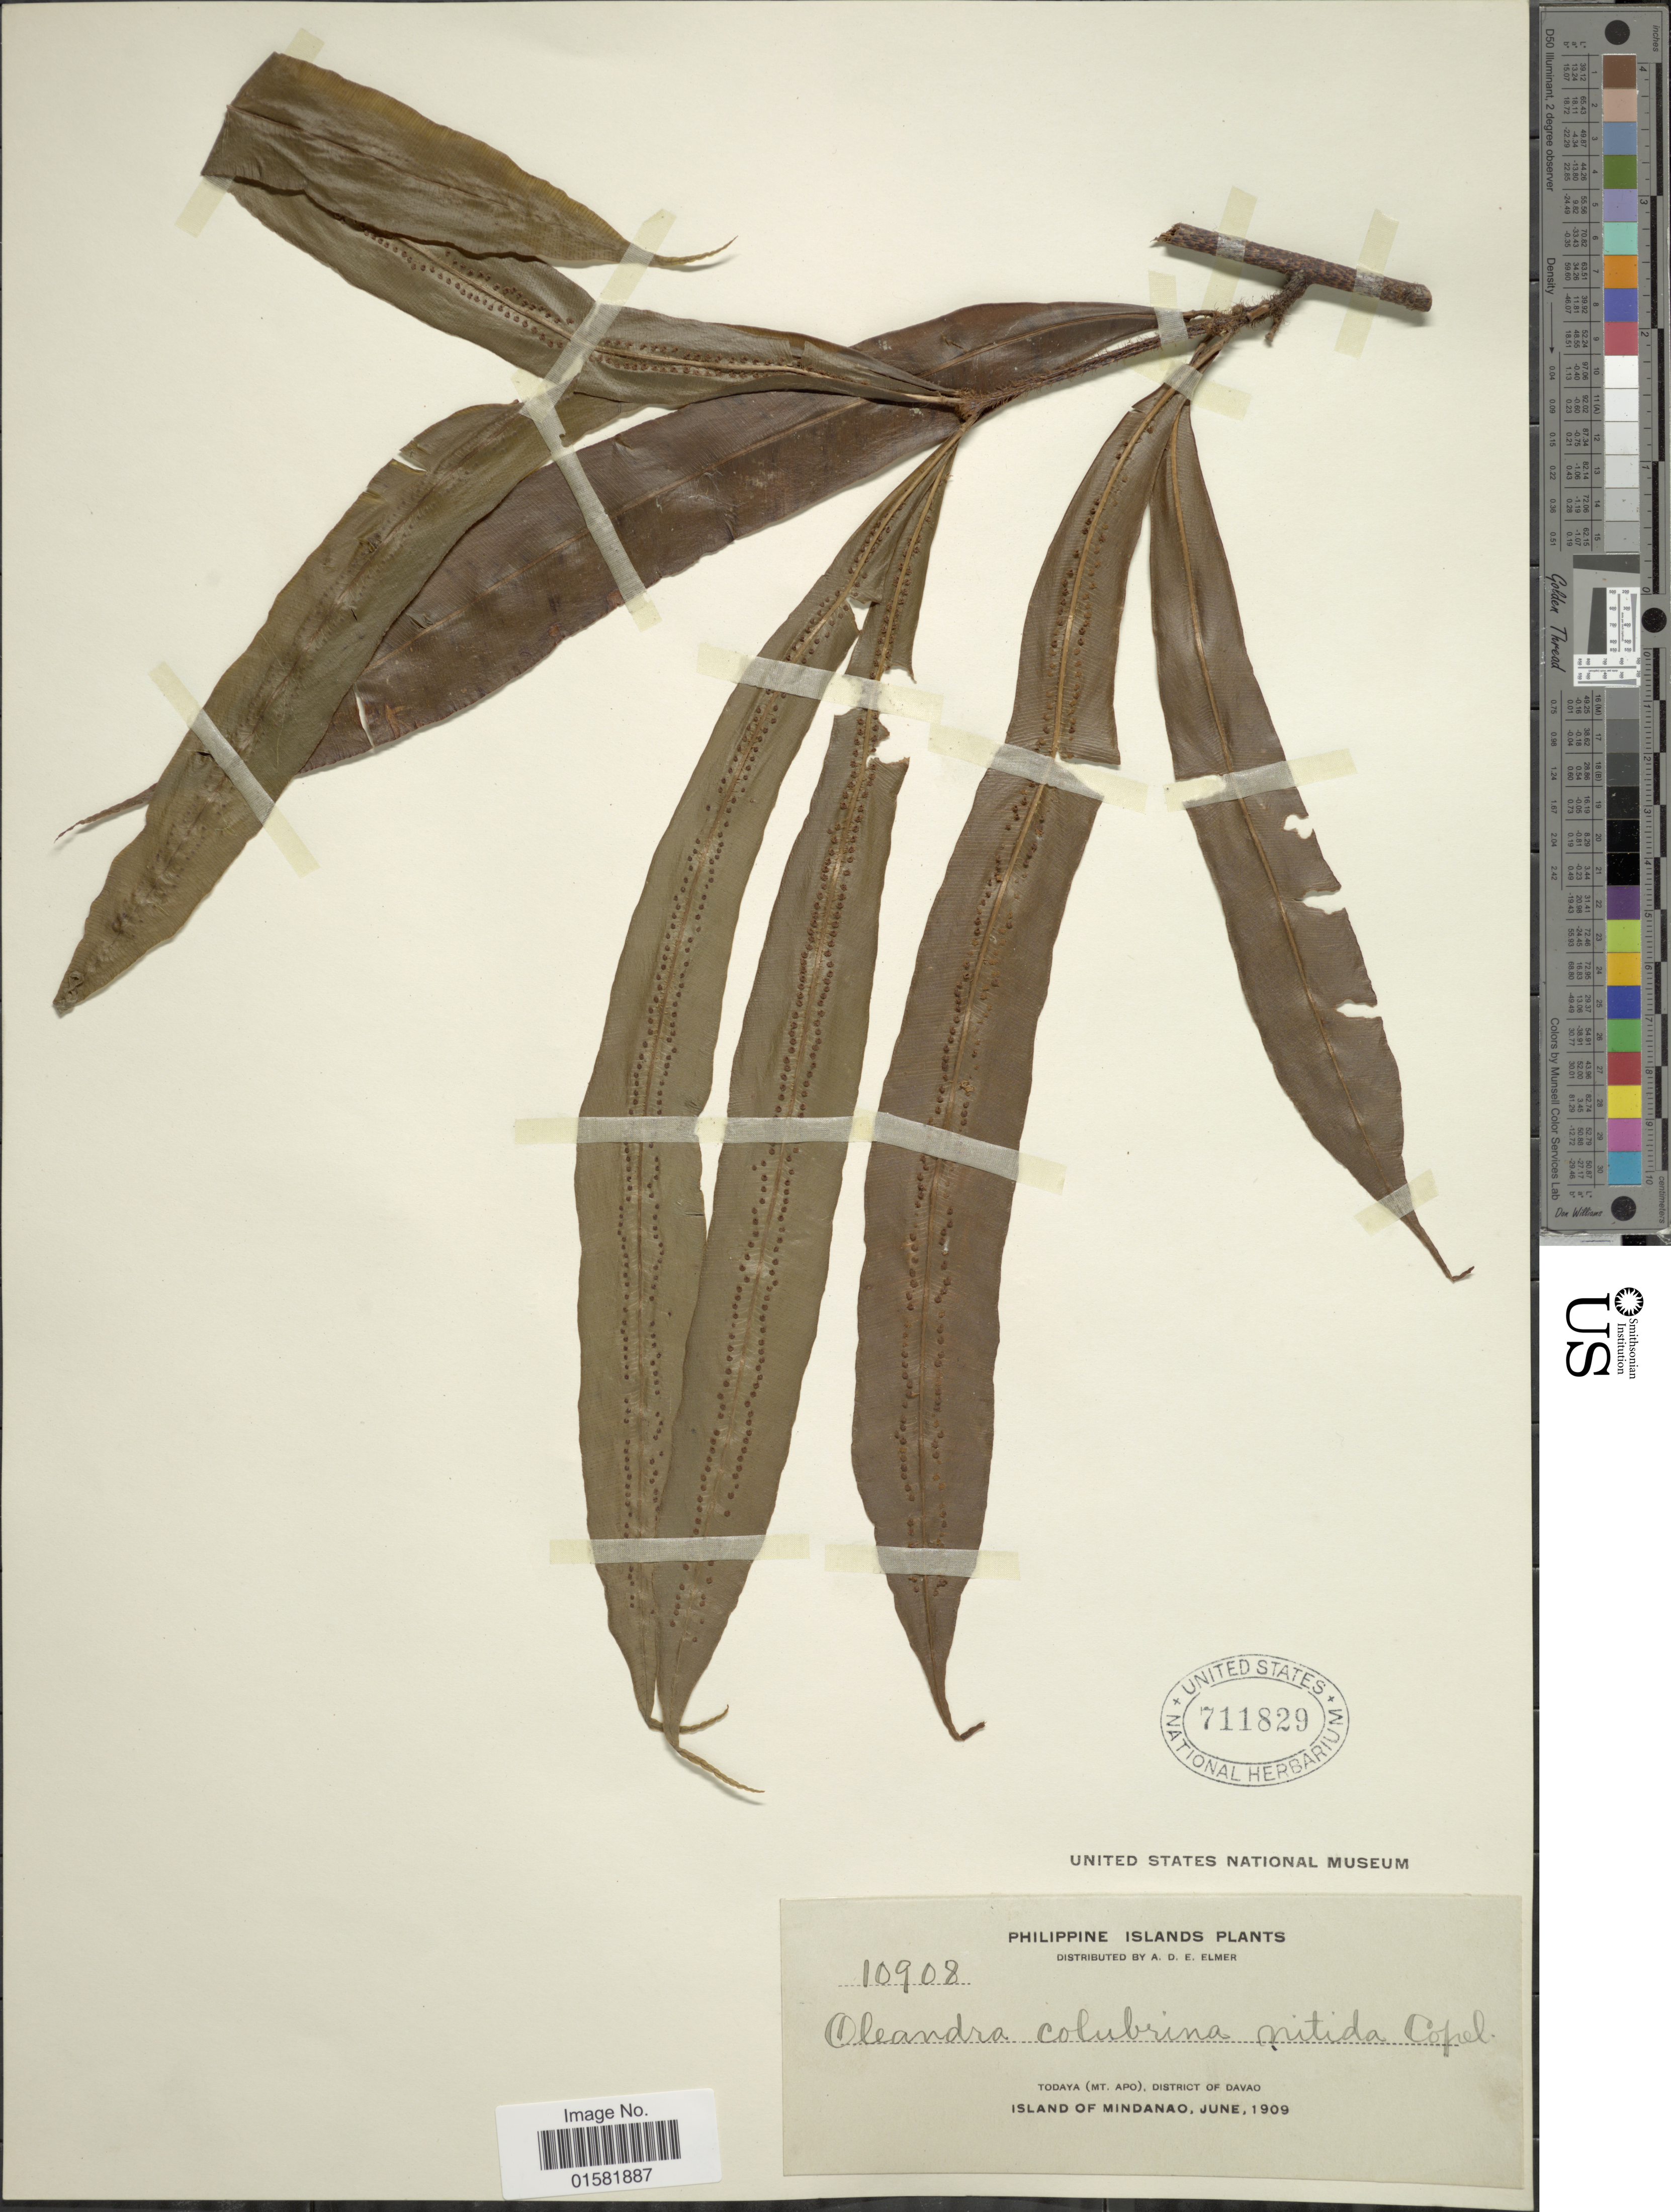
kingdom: Plantae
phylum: Tracheophyta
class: Polypodiopsida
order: Polypodiales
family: Oleandraceae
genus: Oleandra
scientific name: Oleandra colubrina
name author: (Blanco) Copel.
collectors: A. D. E. Elmer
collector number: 10908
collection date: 1909-06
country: Philippines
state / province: Davao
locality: Philippine Islands, Todaya (Mt. Apo), District of Davao, Island of Mindanao.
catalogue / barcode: US 711829